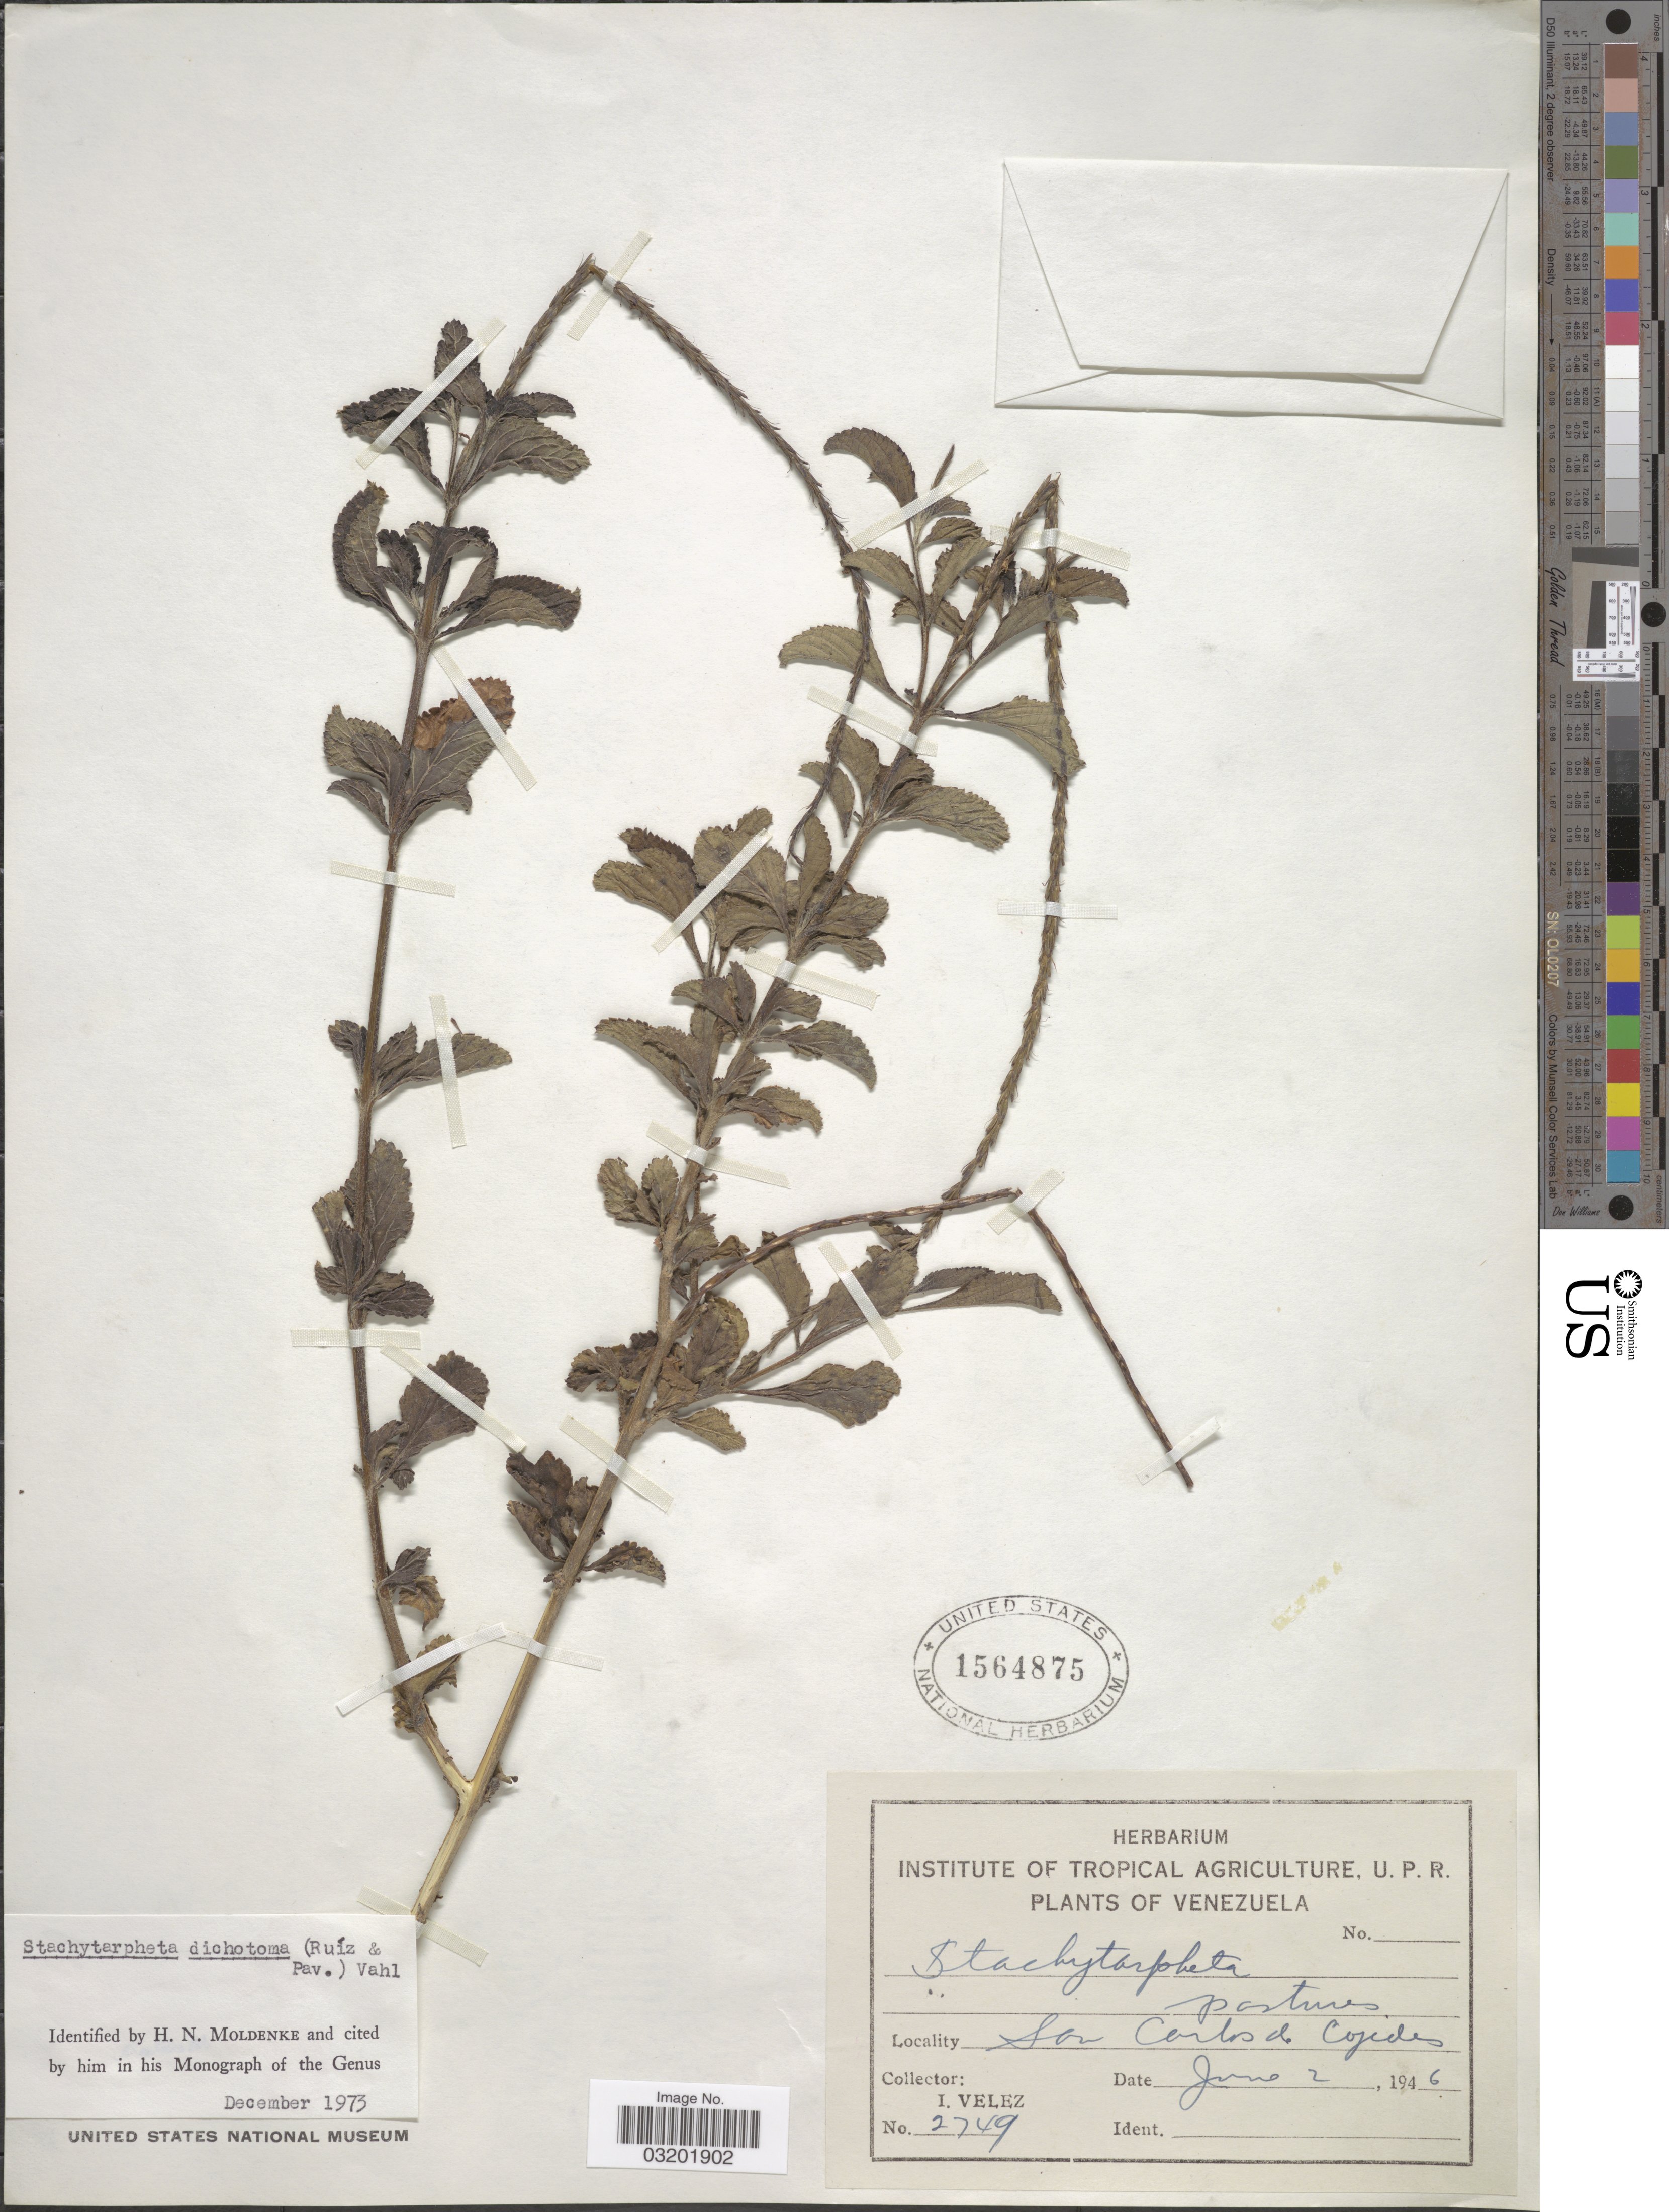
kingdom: Plantae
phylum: Tracheophyta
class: Magnoliopsida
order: Lamiales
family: Verbenaceae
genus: Stachytarpheta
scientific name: Stachytarpheta dichotoma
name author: (Ruiz & Pav.) Vahl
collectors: I. Velez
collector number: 2749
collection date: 1946-06-02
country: Venezuela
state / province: Cojedes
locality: San Carlos de Cojedes.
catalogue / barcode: US 1564875